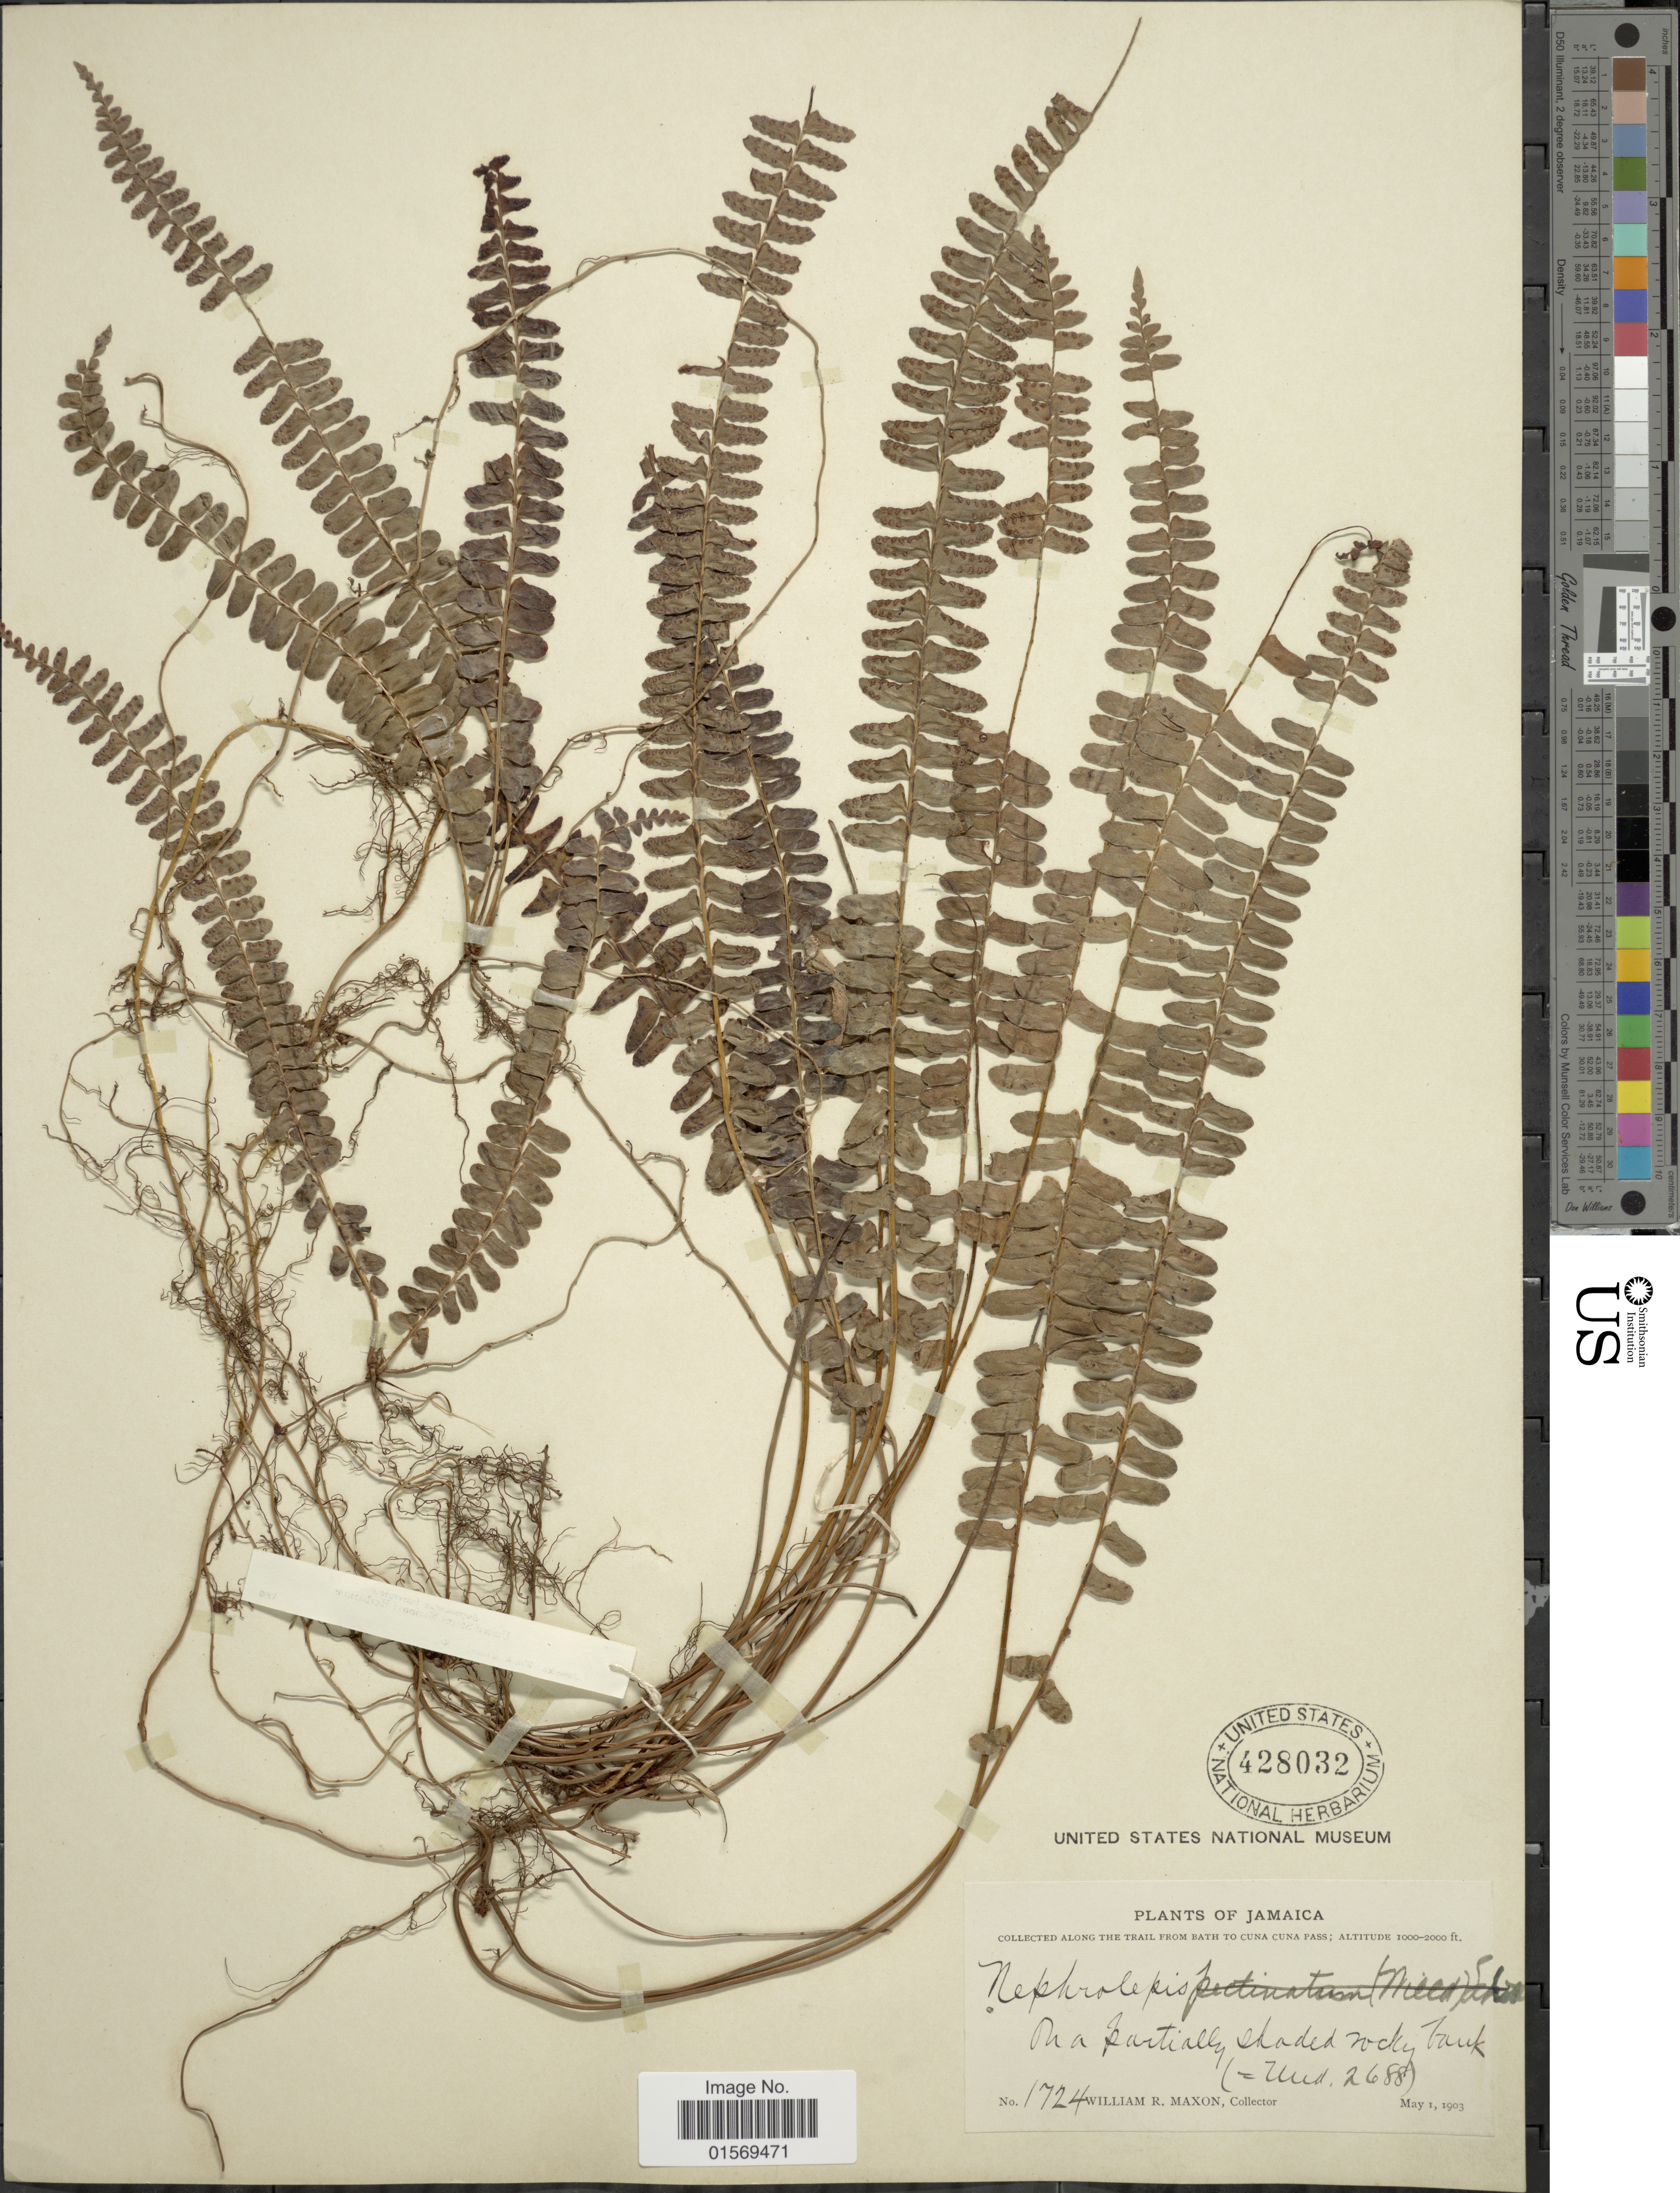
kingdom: Plantae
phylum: Tracheophyta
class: Polypodiopsida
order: Polypodiales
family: Nephrolepidaceae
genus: Nephrolepis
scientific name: Nephrolepis pectinata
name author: (Willd.) Schott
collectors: W. R. Maxon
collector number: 1724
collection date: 1903-05-01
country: Jamaica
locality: Jamaica, along the trail from Bath to Cuna Cuba Pass.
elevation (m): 305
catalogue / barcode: US 428032